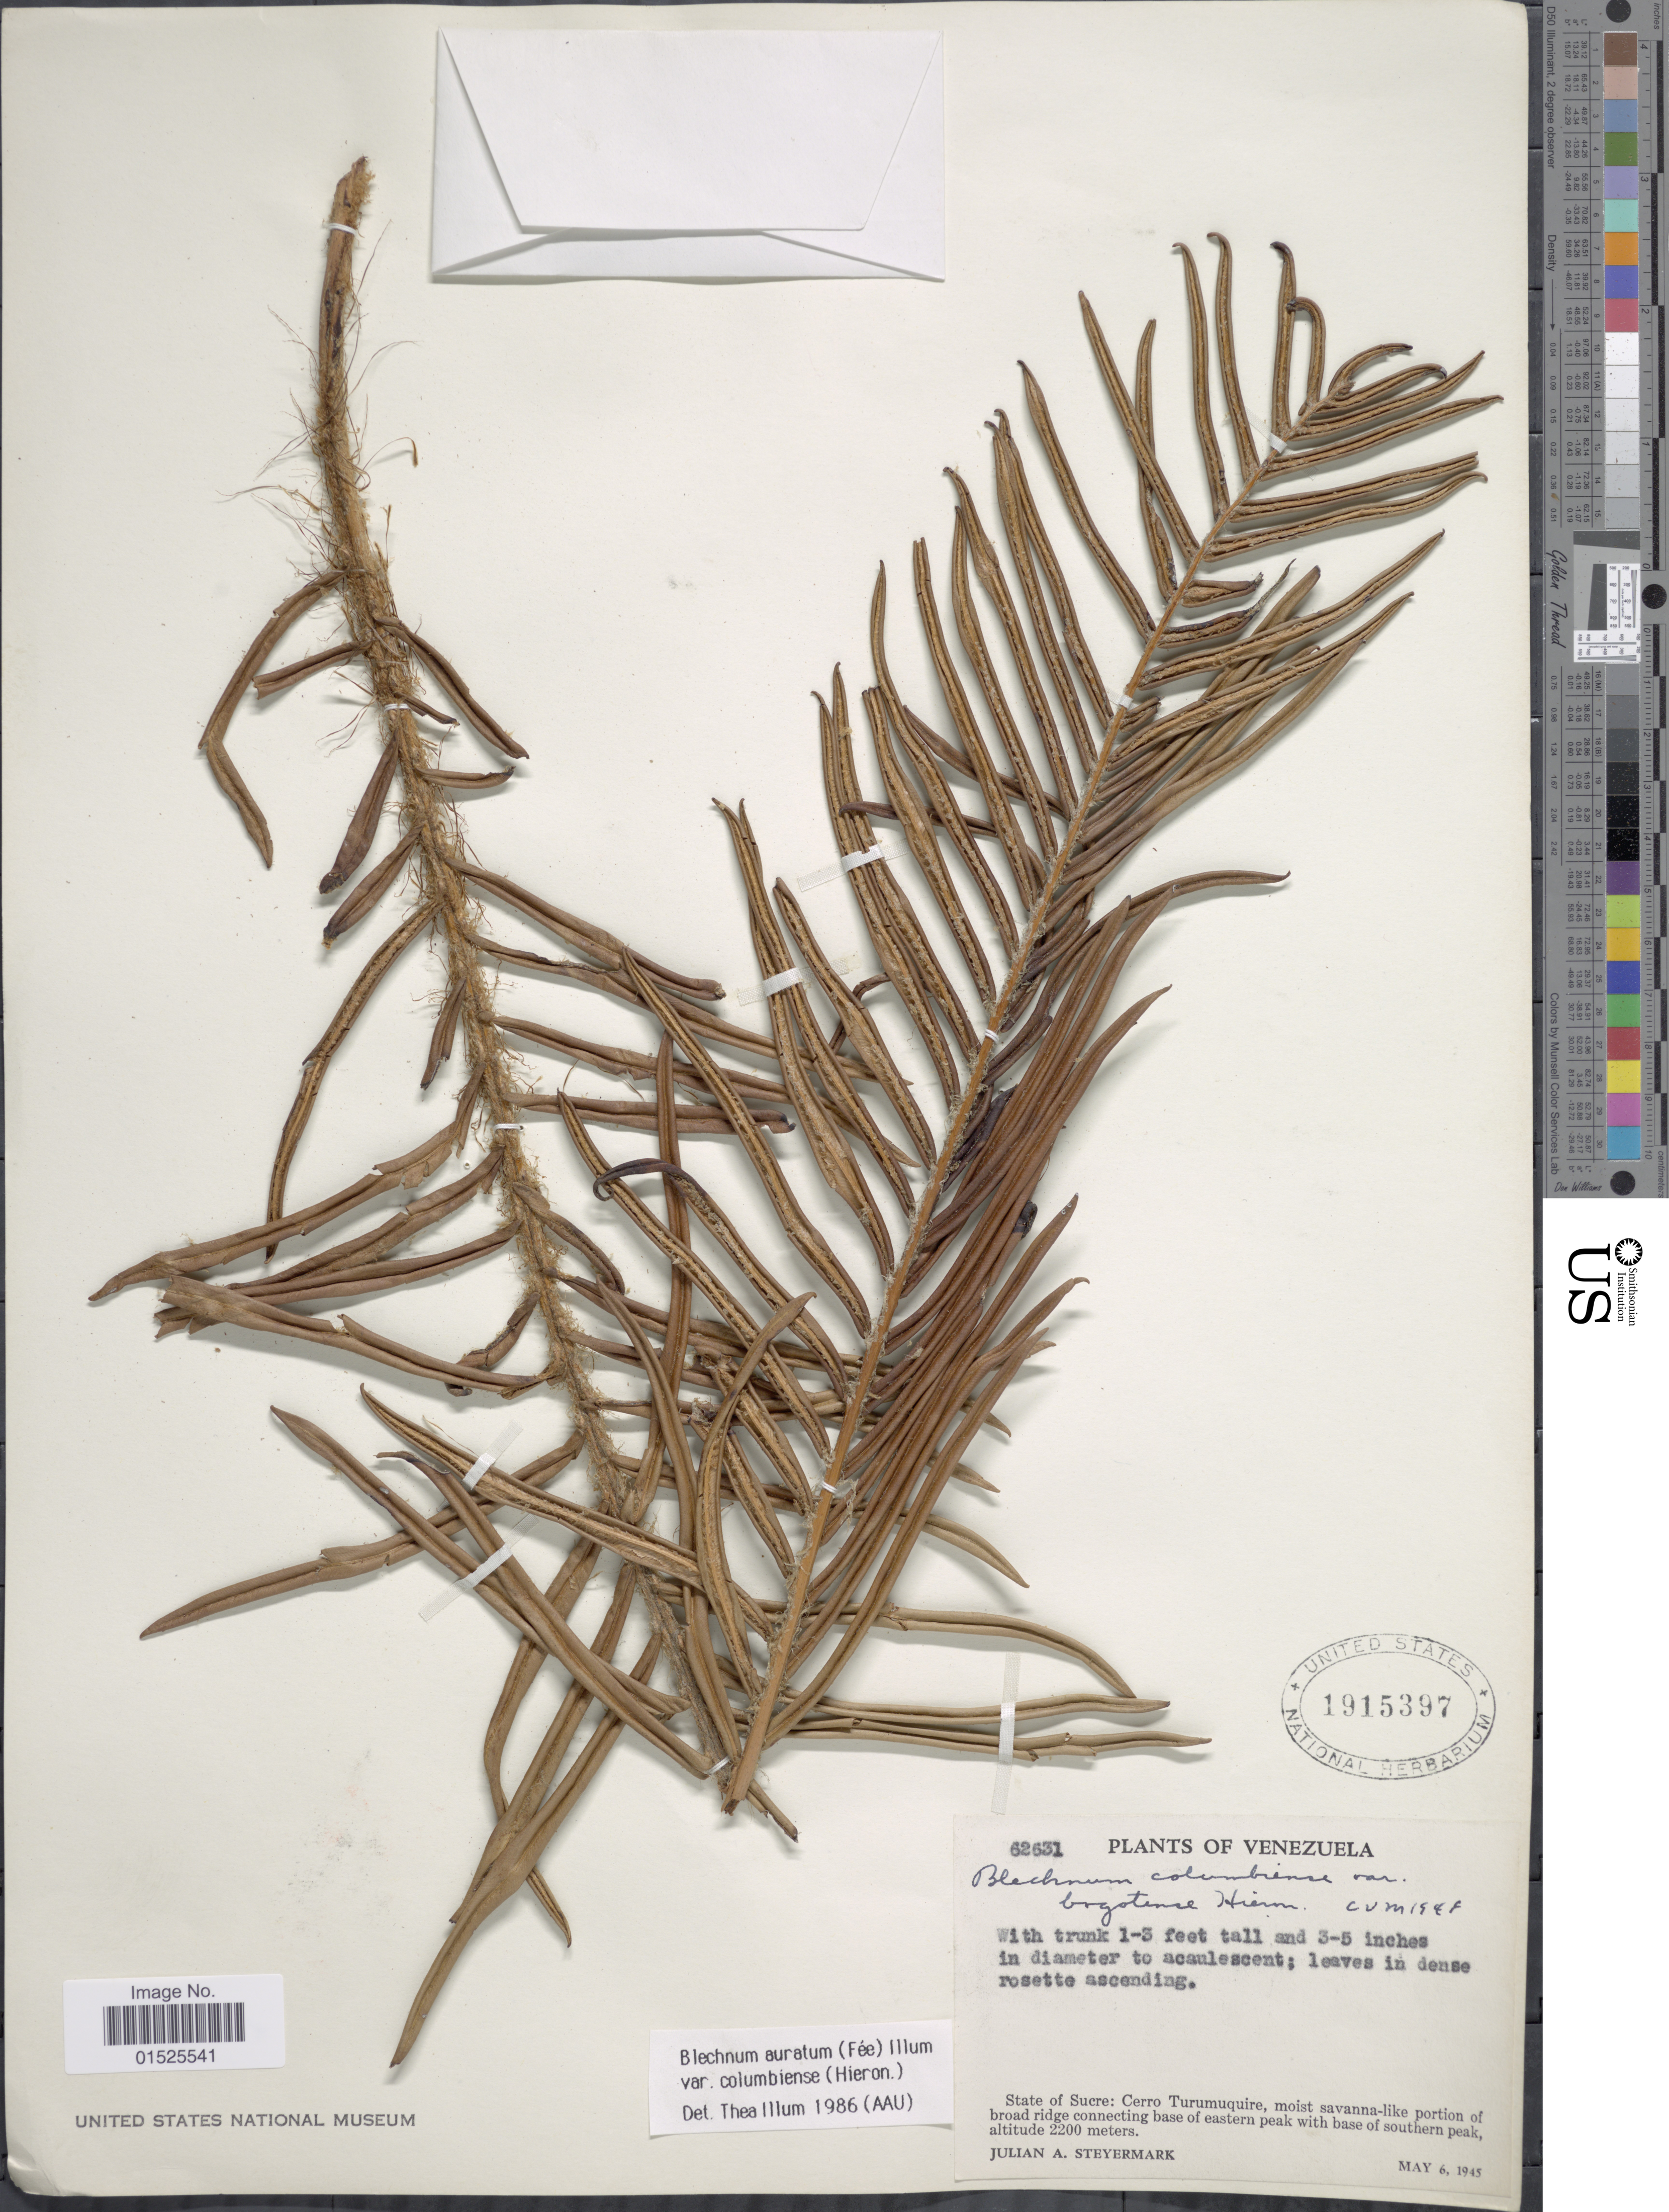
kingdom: Plantae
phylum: Tracheophyta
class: Polypodiopsida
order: Polypodiales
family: Blechnaceae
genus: Blechnum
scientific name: Blechnum columbiense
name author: Hieron.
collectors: J. Steyermark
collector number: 62631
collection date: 1945-05-06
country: Venezuela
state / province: Sucre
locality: Cerro Turumiquire, moist savanna-like portion of broad ridge connecting base of eastern peak with base of southern peak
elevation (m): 2200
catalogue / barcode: US 1915397